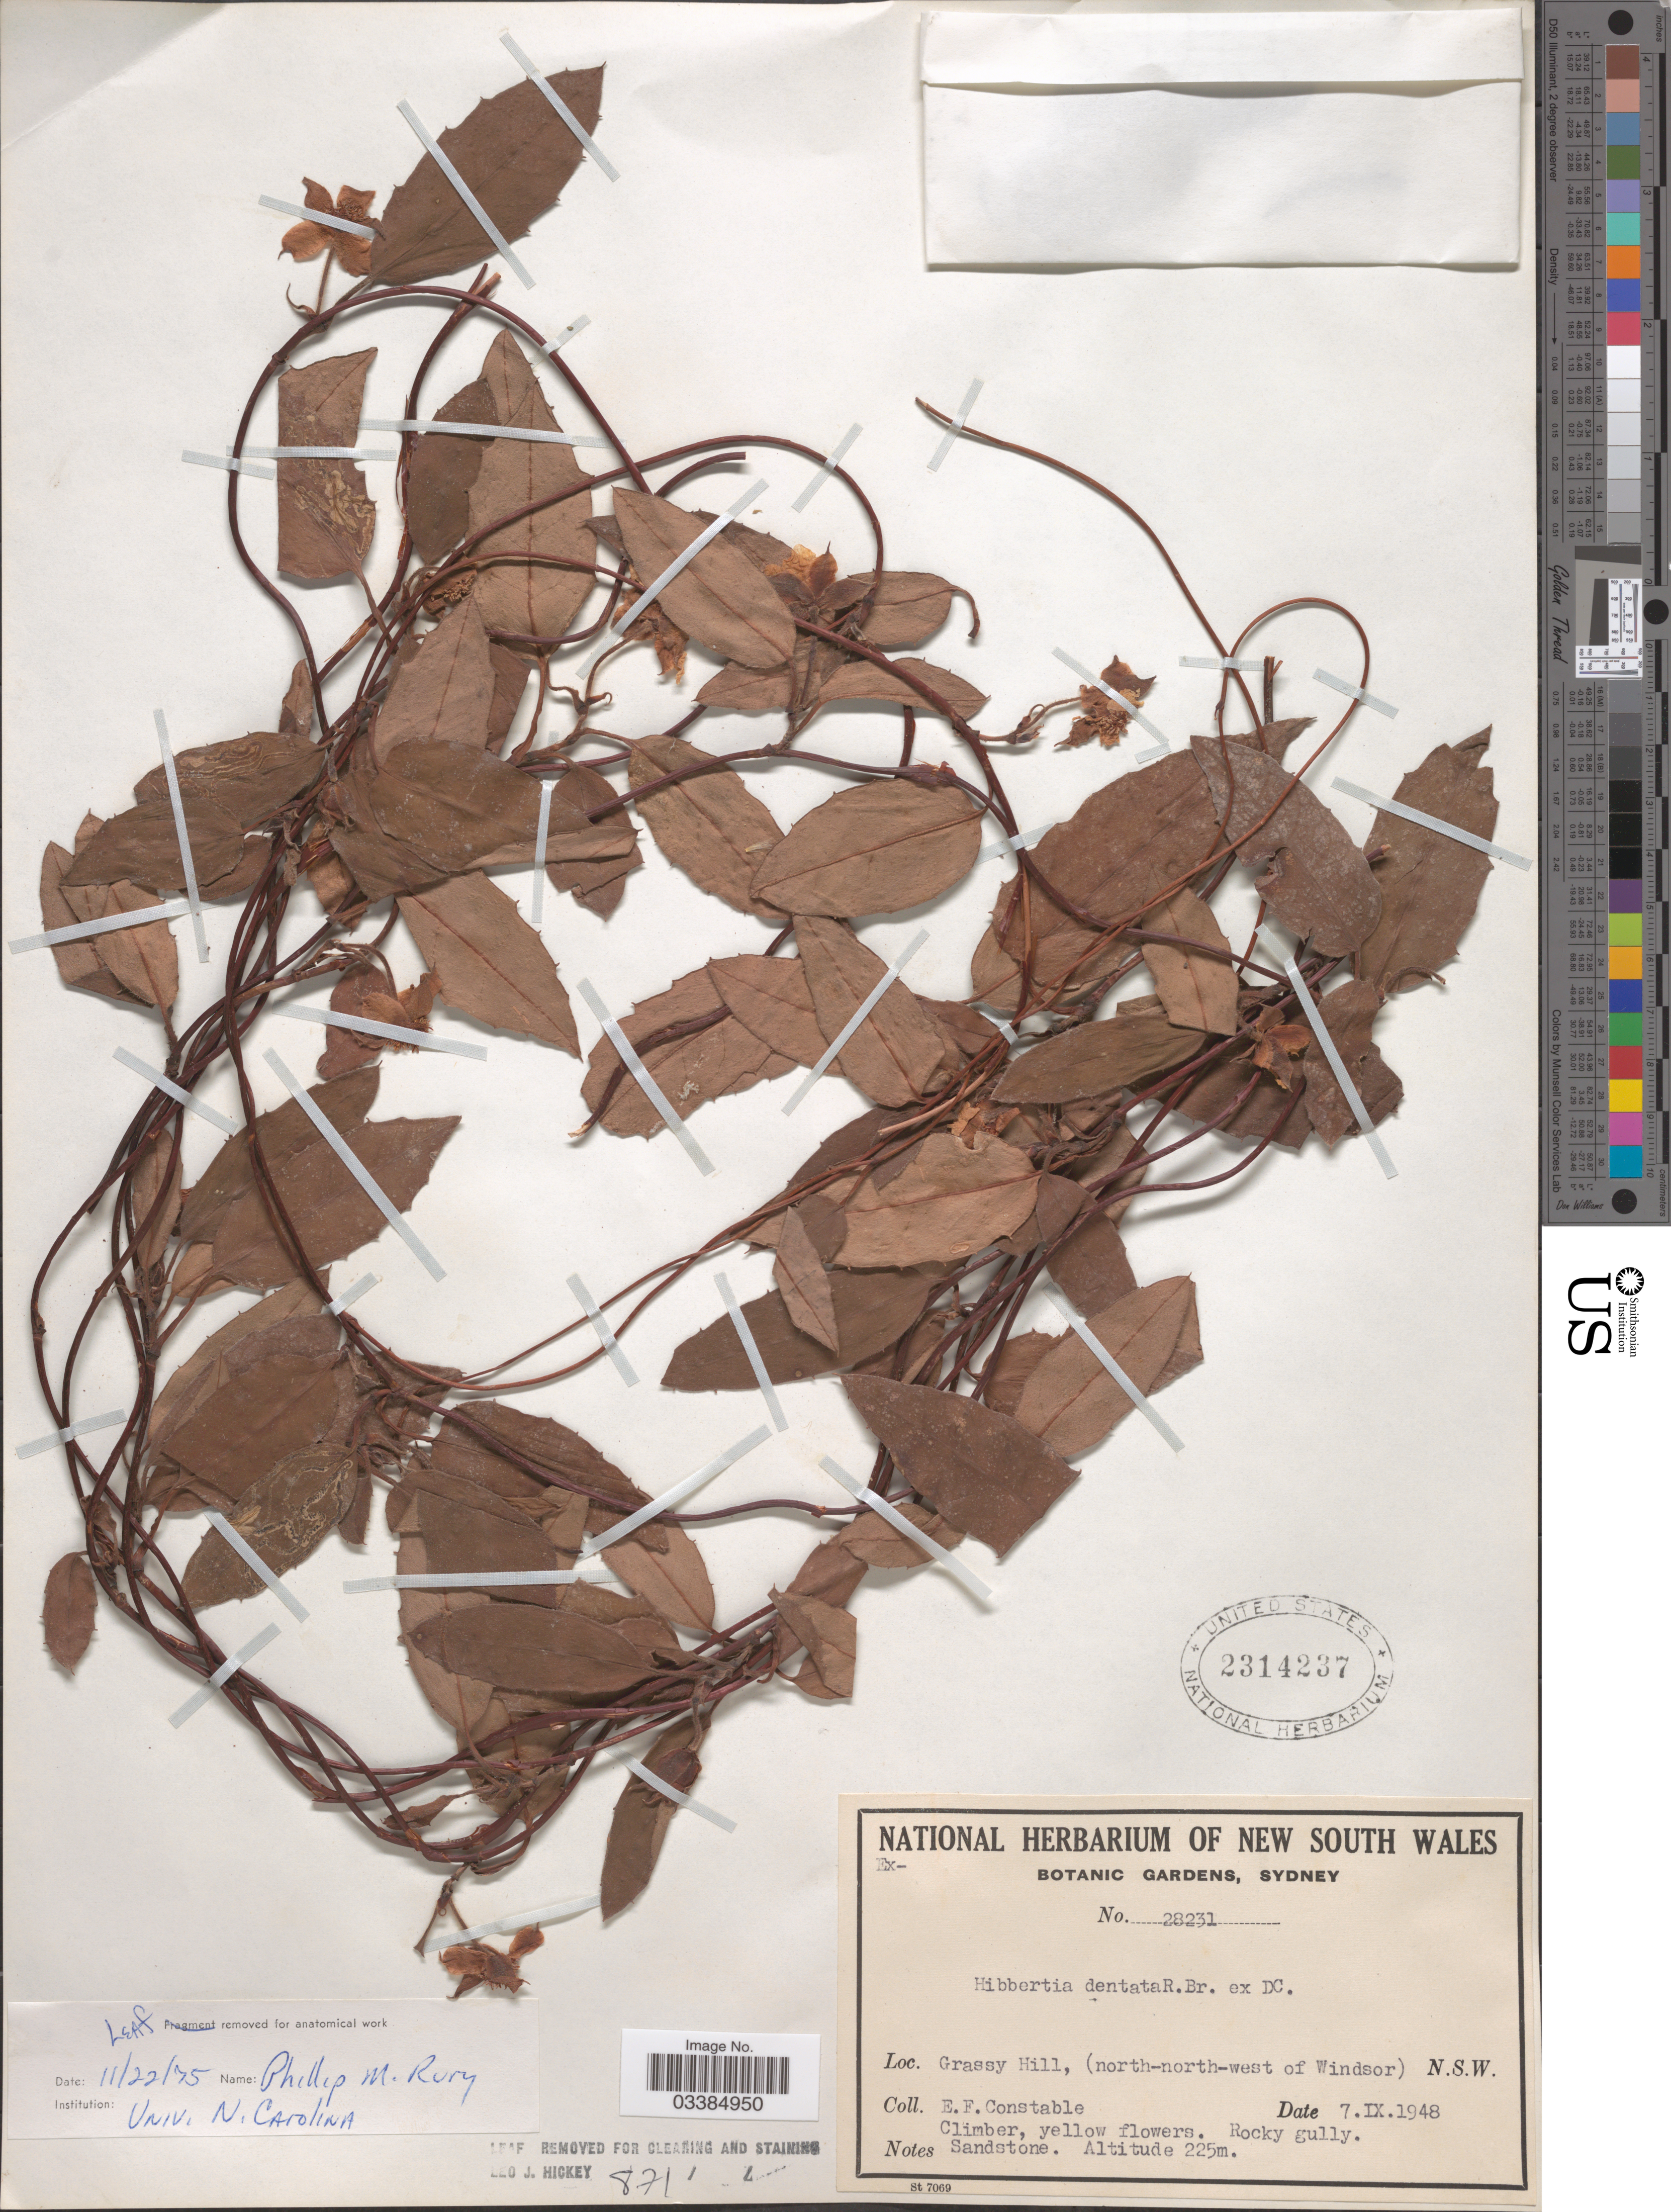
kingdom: Plantae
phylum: Tracheophyta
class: Magnoliopsida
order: Dilleniales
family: Dilleniaceae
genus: Hibbertia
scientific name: Hibbertia dentata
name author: R. Br. ex DC.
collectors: E. F. Constable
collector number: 28231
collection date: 1948-09-07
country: Australia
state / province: New South Wales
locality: Grassy Hill, (north-north-west of Windsor) N. S. W.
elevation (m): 225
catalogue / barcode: US 2314237